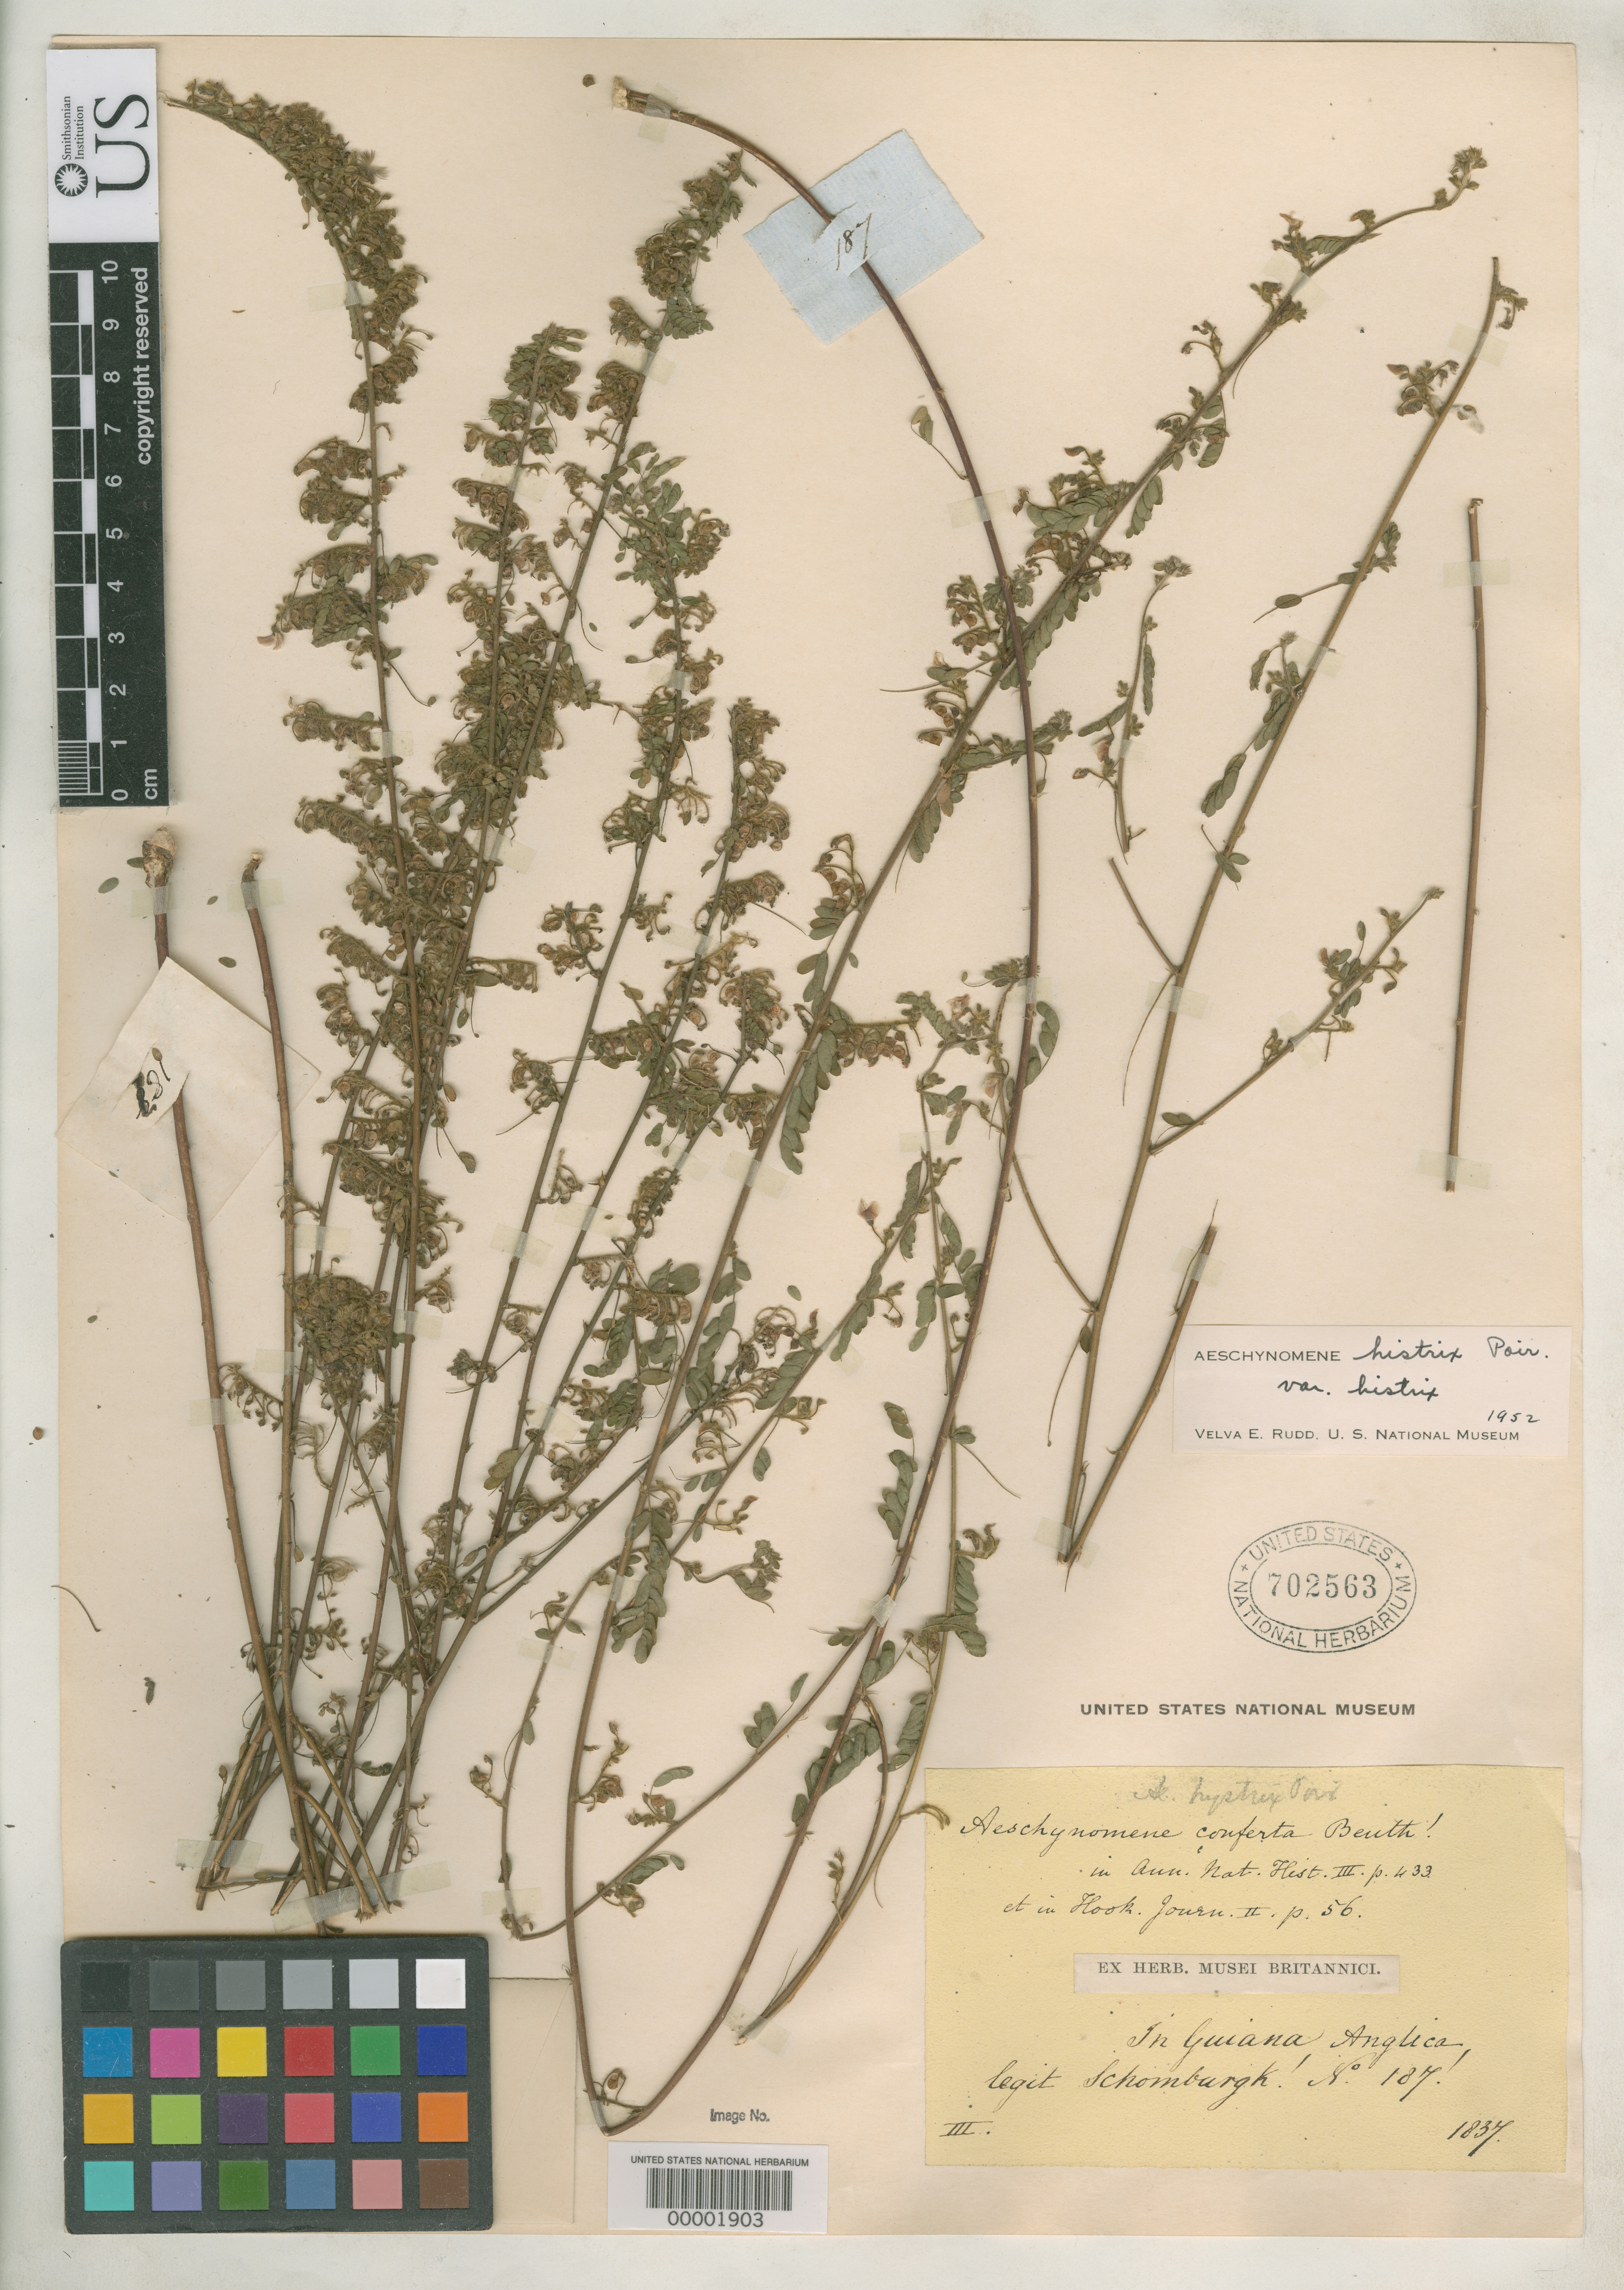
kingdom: Plantae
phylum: Tracheophyta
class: Magnoliopsida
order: Fabales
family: Fabaceae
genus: Aeschynomene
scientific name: Aeschynomene conferta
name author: Benth.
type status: Type Collection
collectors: R. H. Schomburgk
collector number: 187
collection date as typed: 1837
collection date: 1837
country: Guyana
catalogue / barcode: US 702563